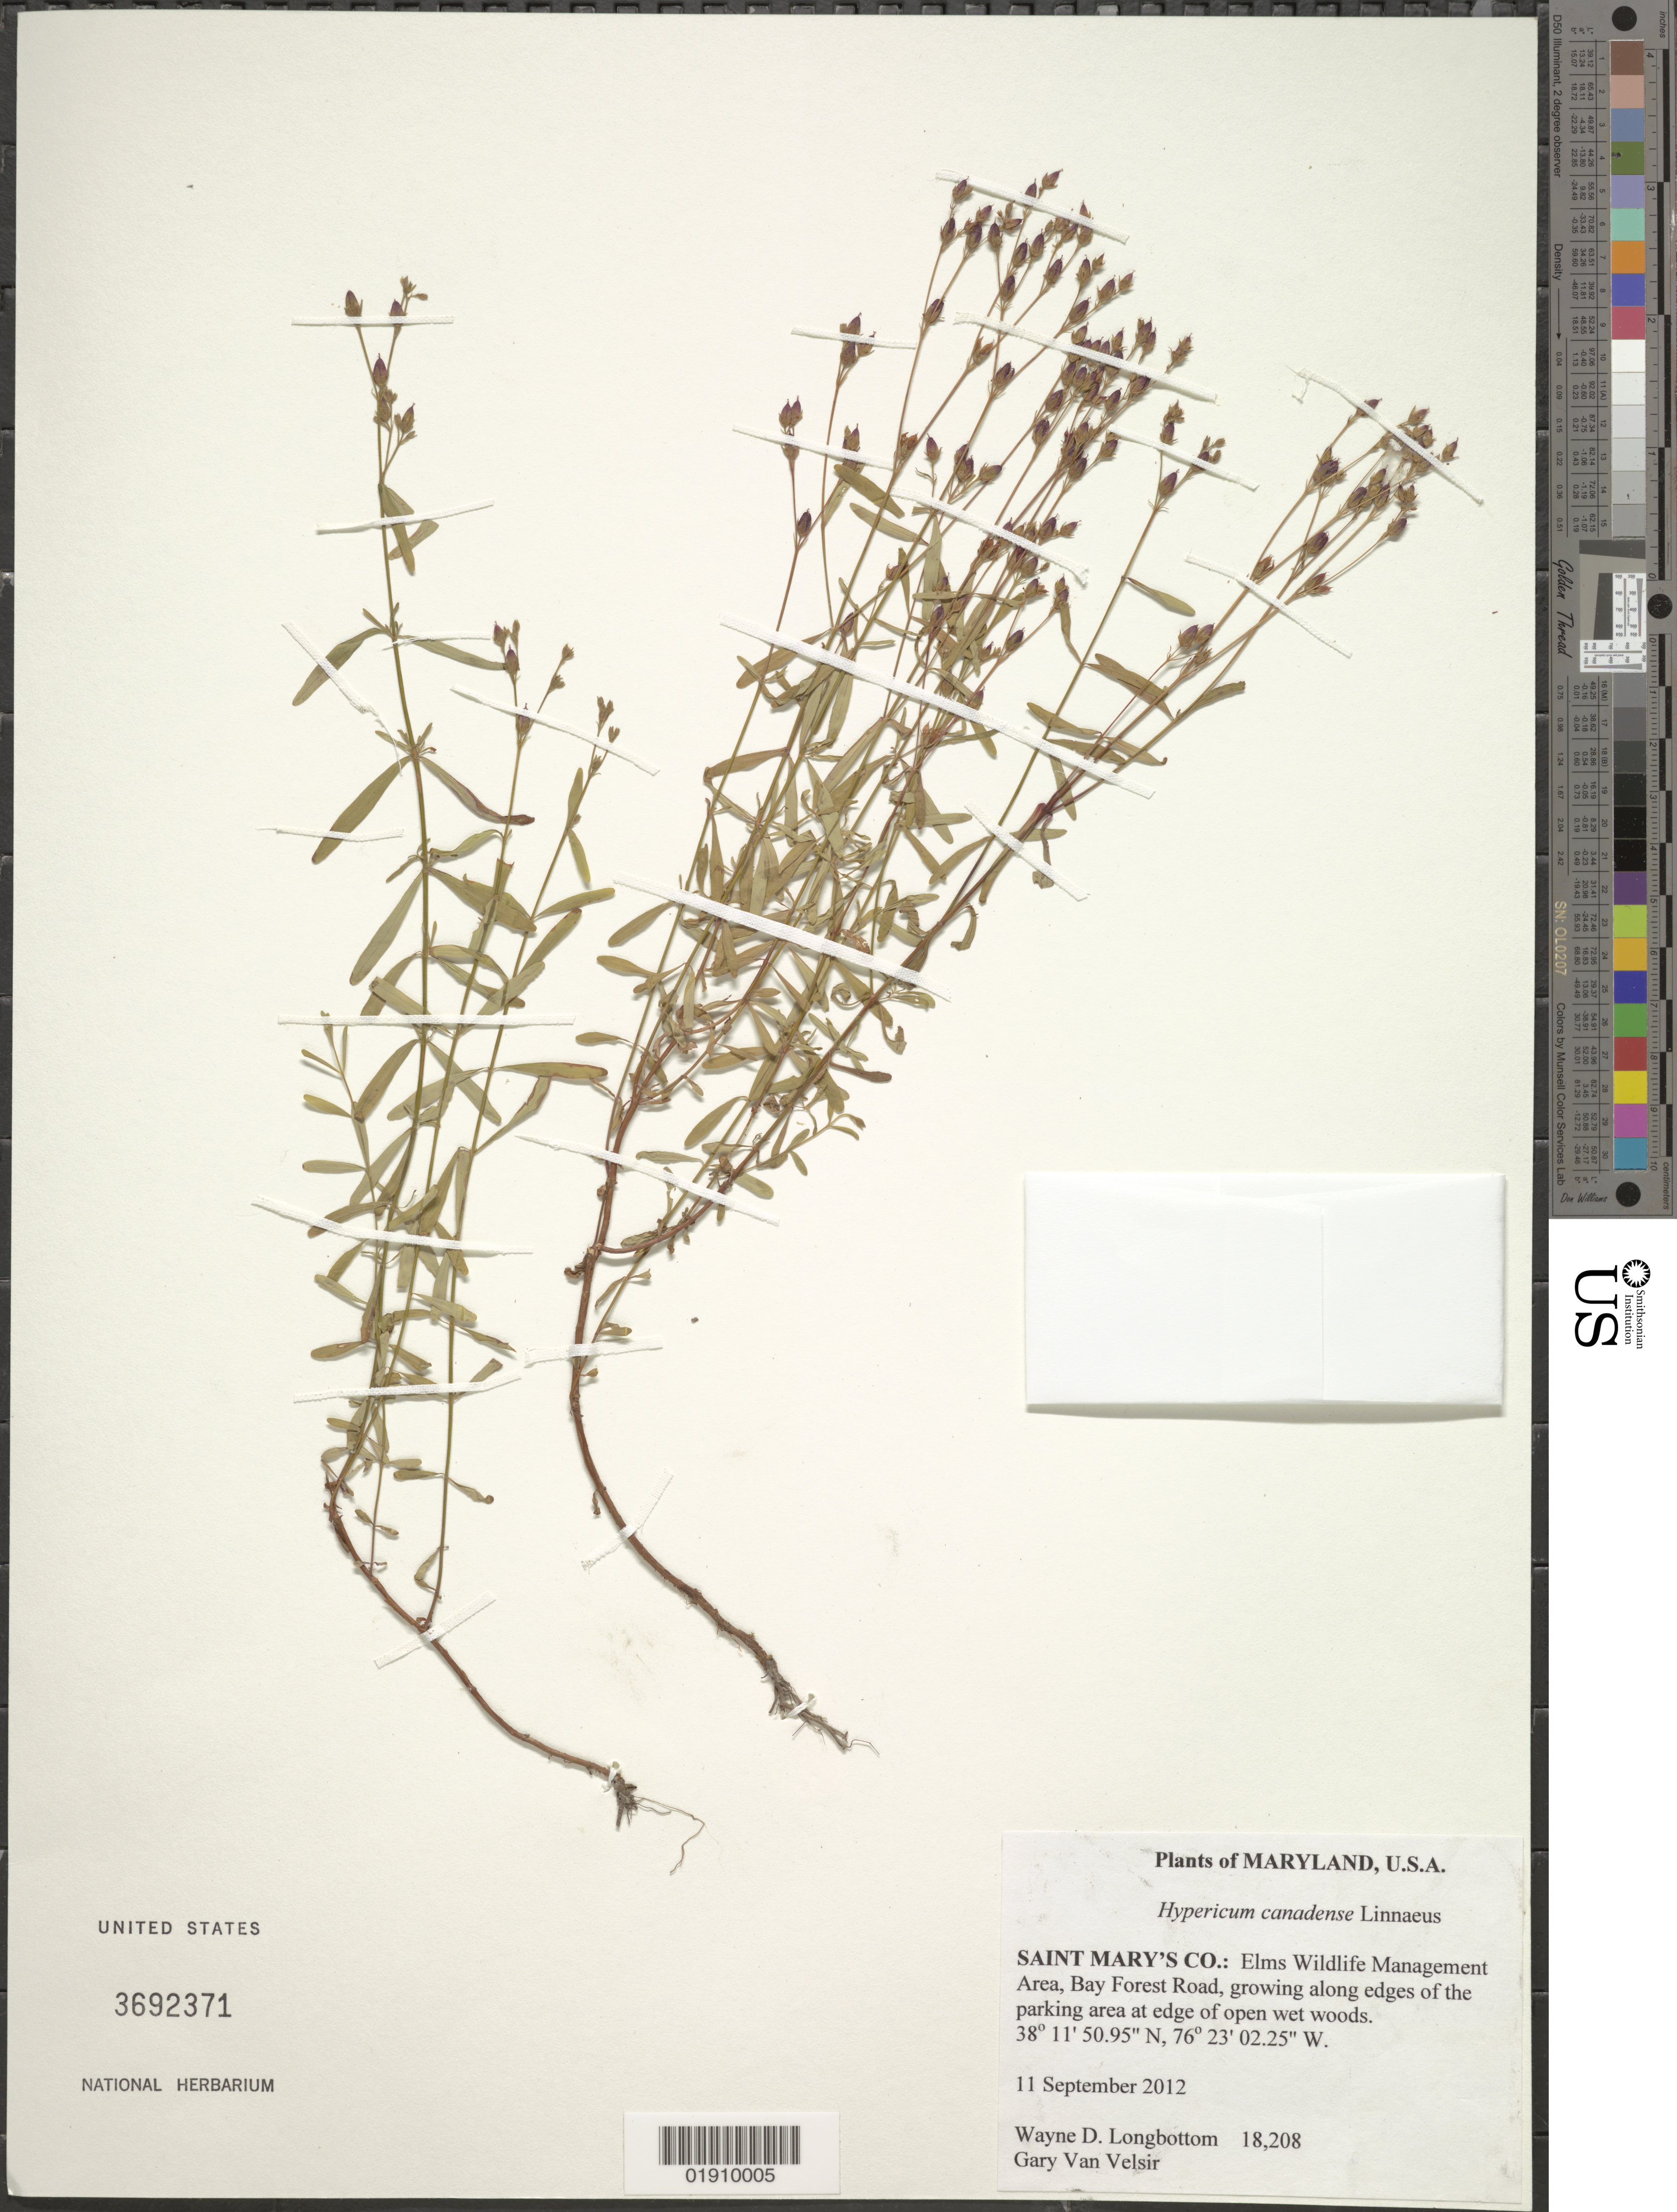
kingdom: Plantae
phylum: Tracheophyta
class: Magnoliopsida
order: Malpighiales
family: Hypericaceae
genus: Hypericum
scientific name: Hypericum canadense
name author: L.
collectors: W. D. Longbottom & G. Van Velsir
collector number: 18,208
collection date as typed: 11 September 2012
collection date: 2012-09-11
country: United States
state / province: Maryland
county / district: St. Mary's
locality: Saint Mary's Co.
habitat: Growing along edges of the parking area at edge of open wet woods.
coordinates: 38°11'50.95"N, 76°23'02.25"W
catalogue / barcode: US 3692371